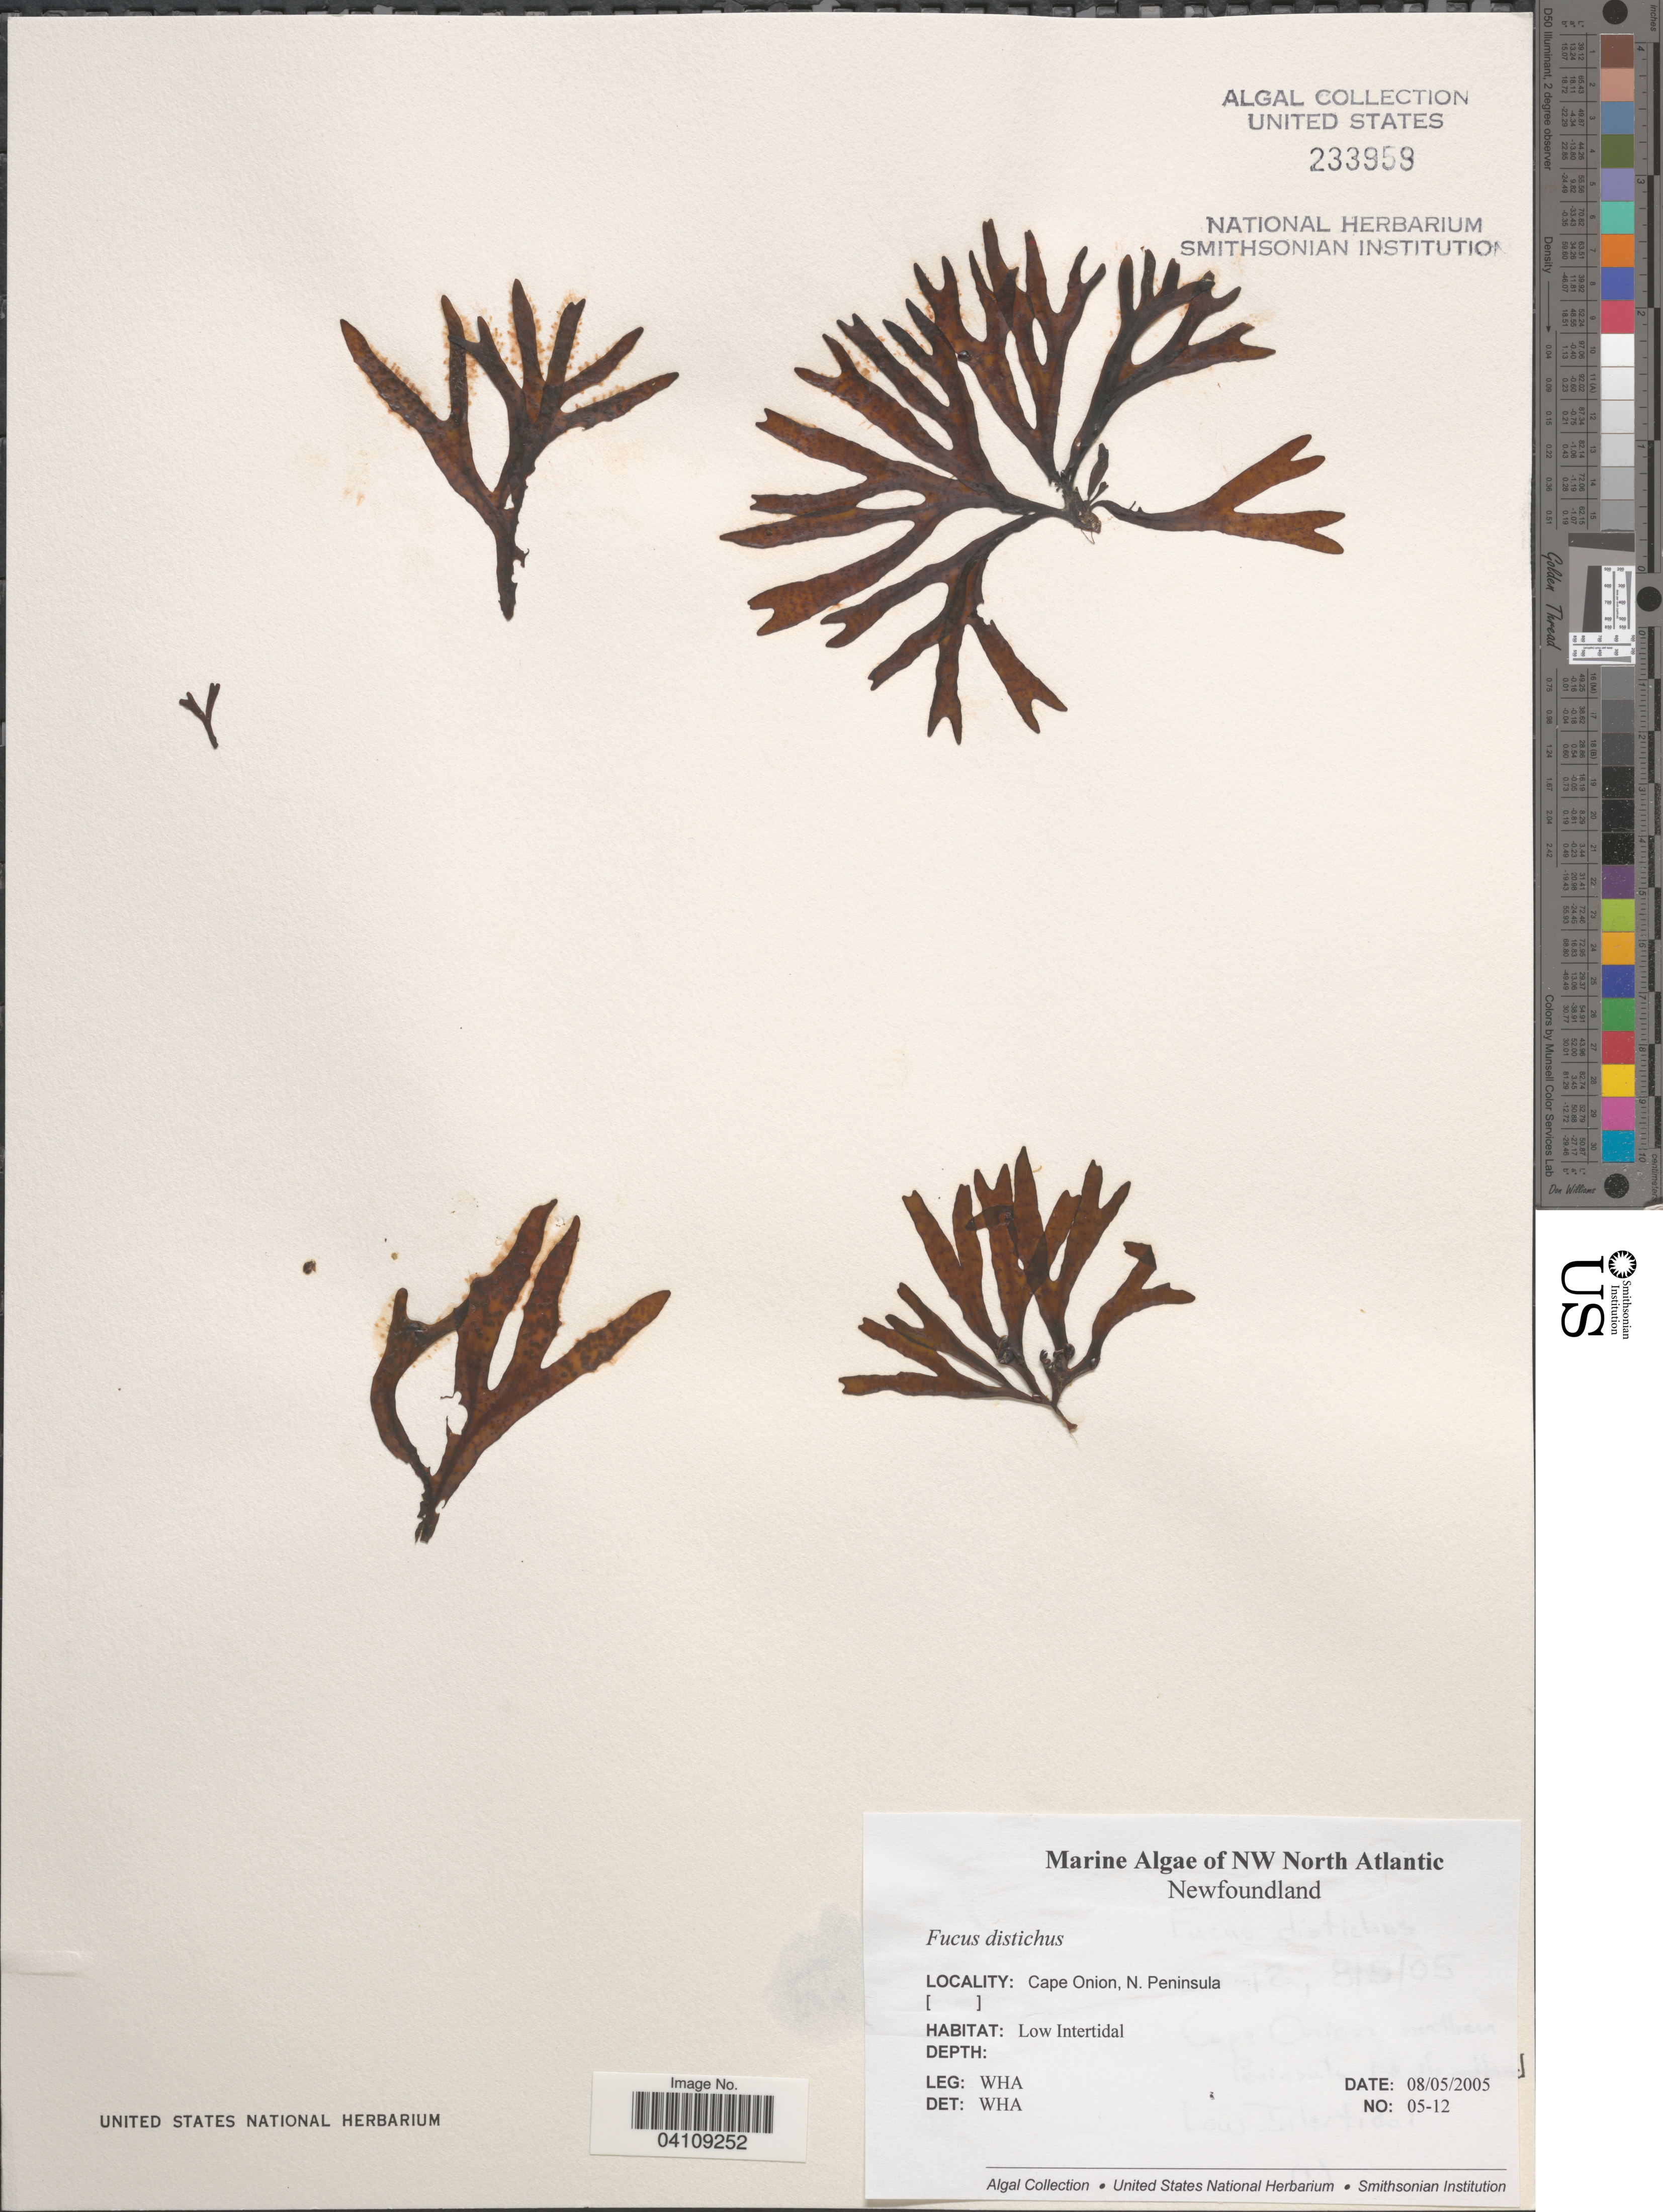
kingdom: Chromista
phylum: Ochrophyta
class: Phaeophyceae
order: Fucales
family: Fucaceae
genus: Fucus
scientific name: Fucus distichus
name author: L.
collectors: W. H. Adey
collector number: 05-12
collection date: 2005-08-05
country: Canada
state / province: Newfoundland and Labrador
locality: NW North Atlantic. Cape Onion, N. Peninsula. Low Intertidal.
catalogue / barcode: US 233959